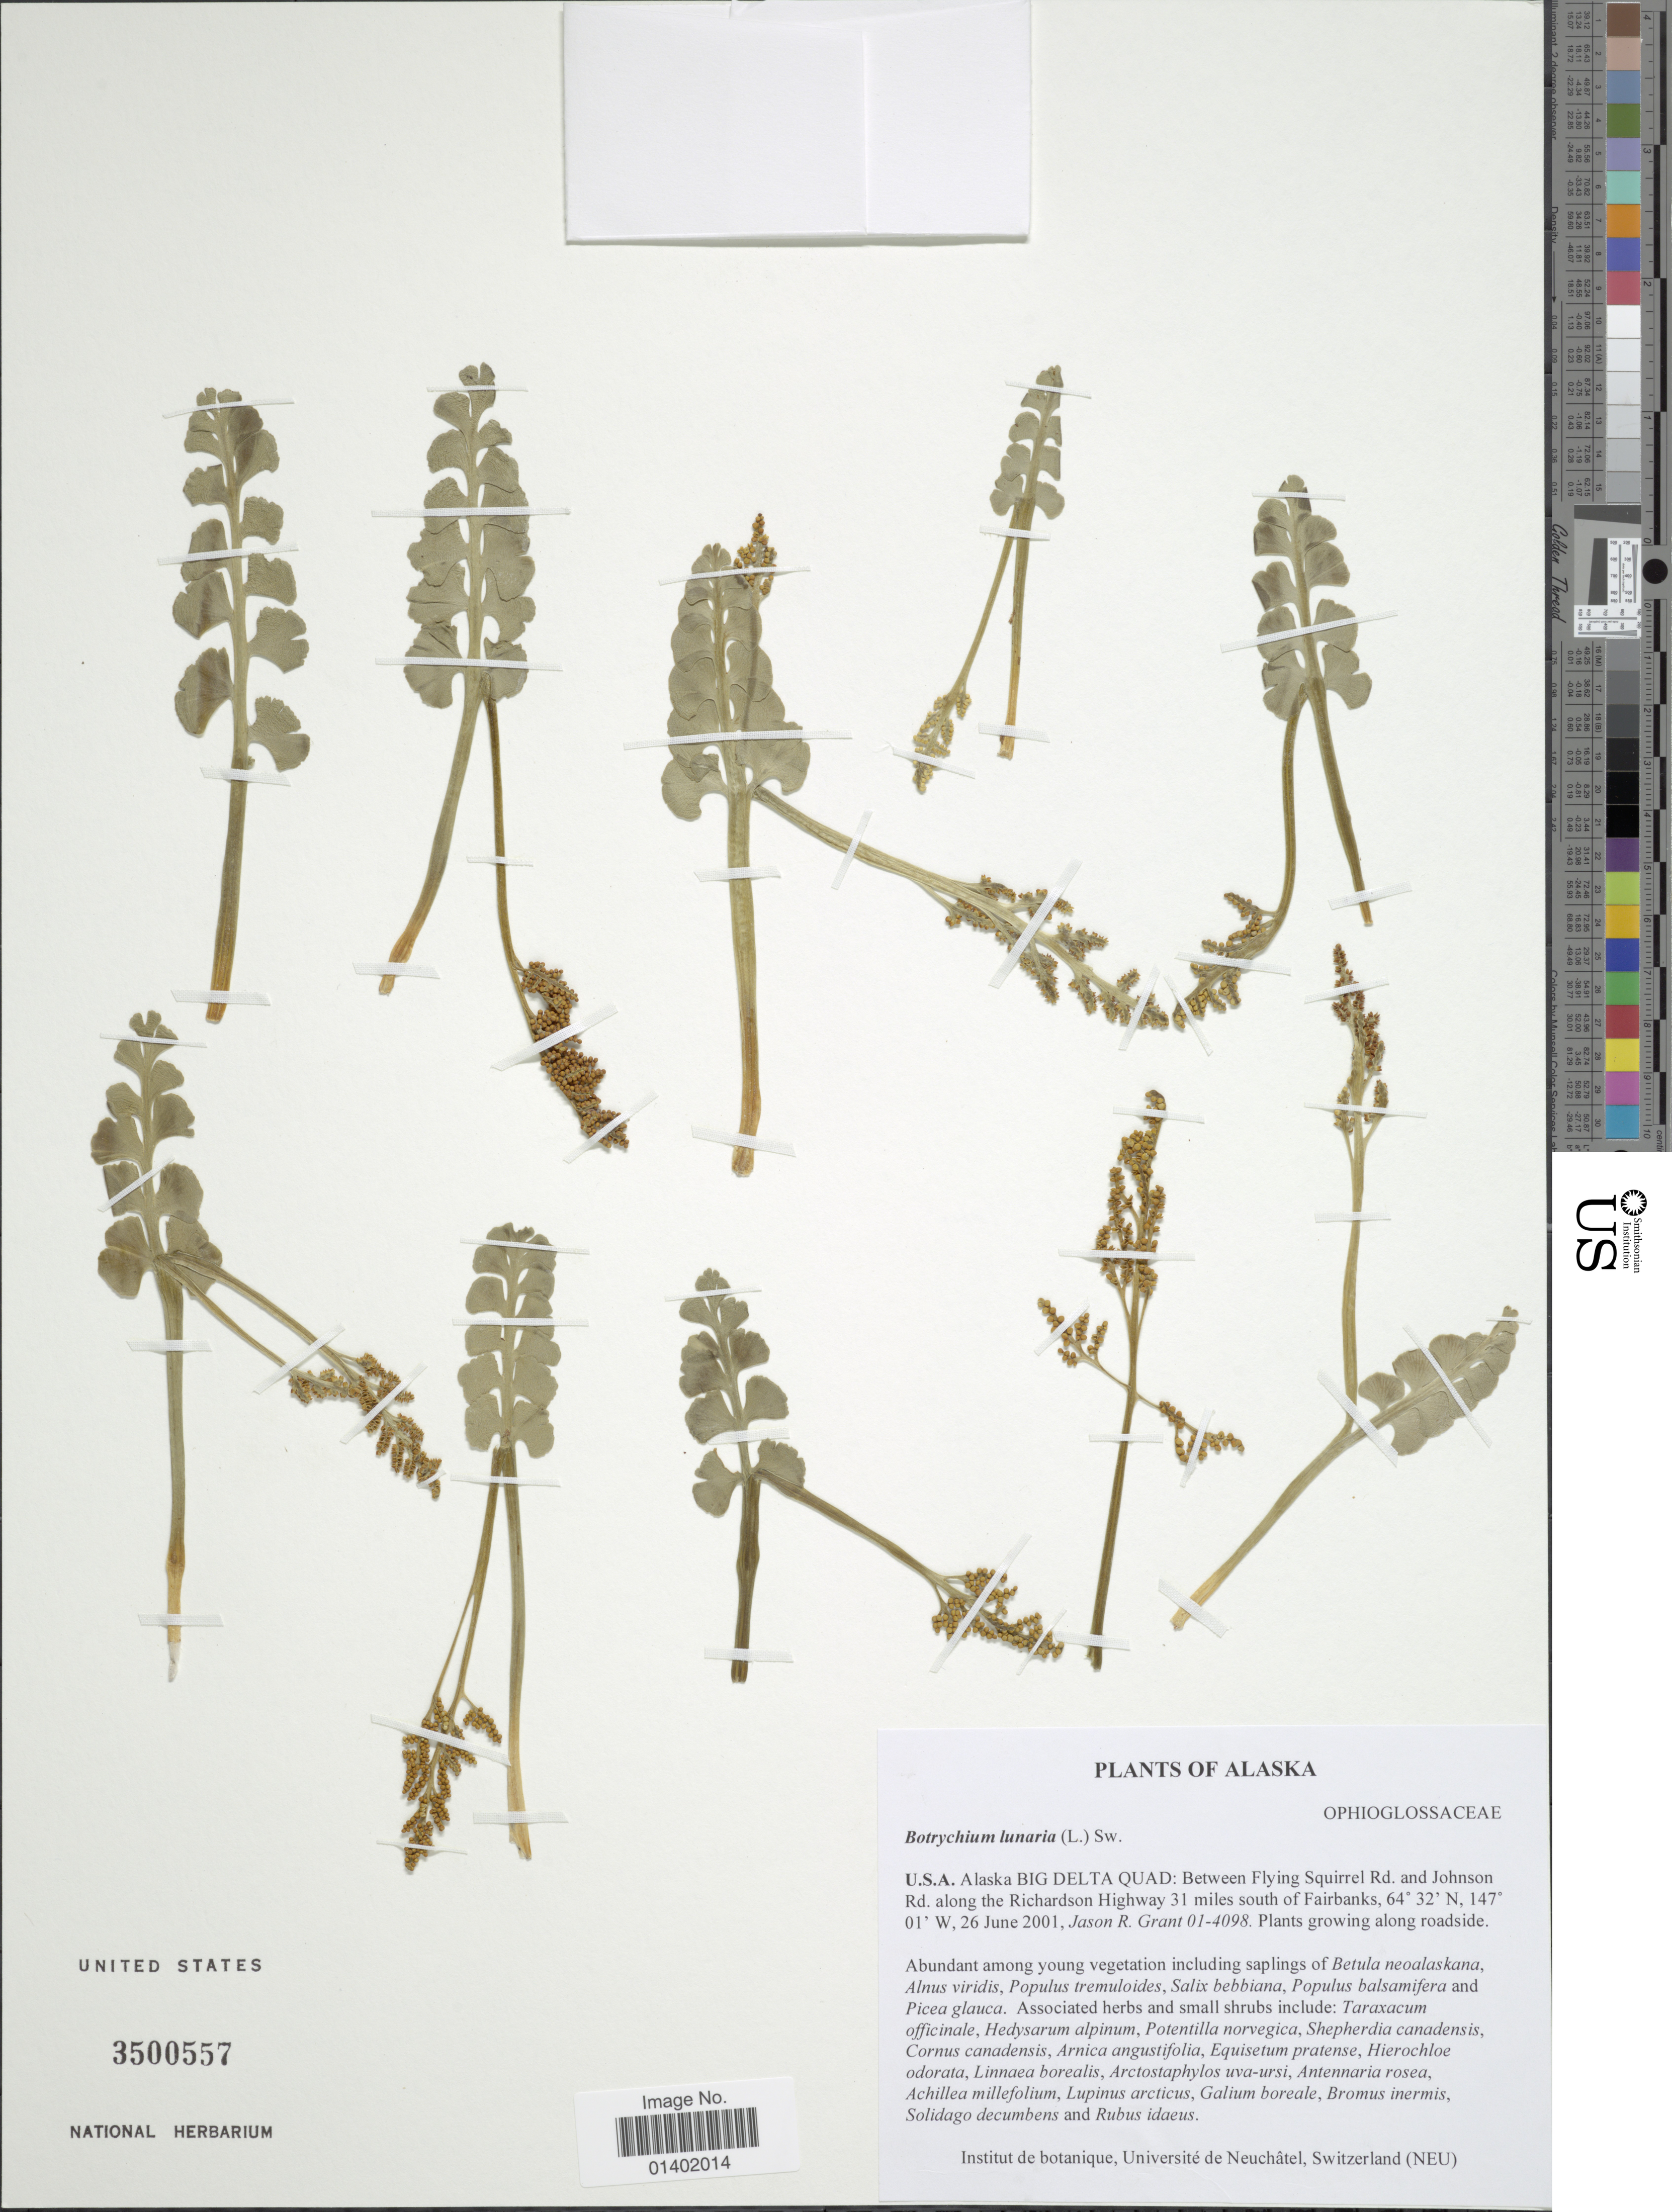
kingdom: Plantae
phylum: Tracheophyta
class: Polypodiopsida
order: Ophioglossales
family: Ophioglossaceae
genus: Botrychium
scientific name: Botrychium lunaria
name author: (L.) Sw.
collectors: J. R. Grant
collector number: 01-4098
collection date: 2001-06-26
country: United States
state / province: Alaska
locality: U.S.A Alaska BIG DELTA QUAD: Between Flying Squirrel rd. and Johnson Rd. along the Richardson Highway 31 miles south of Fairbanks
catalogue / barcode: US 3500557